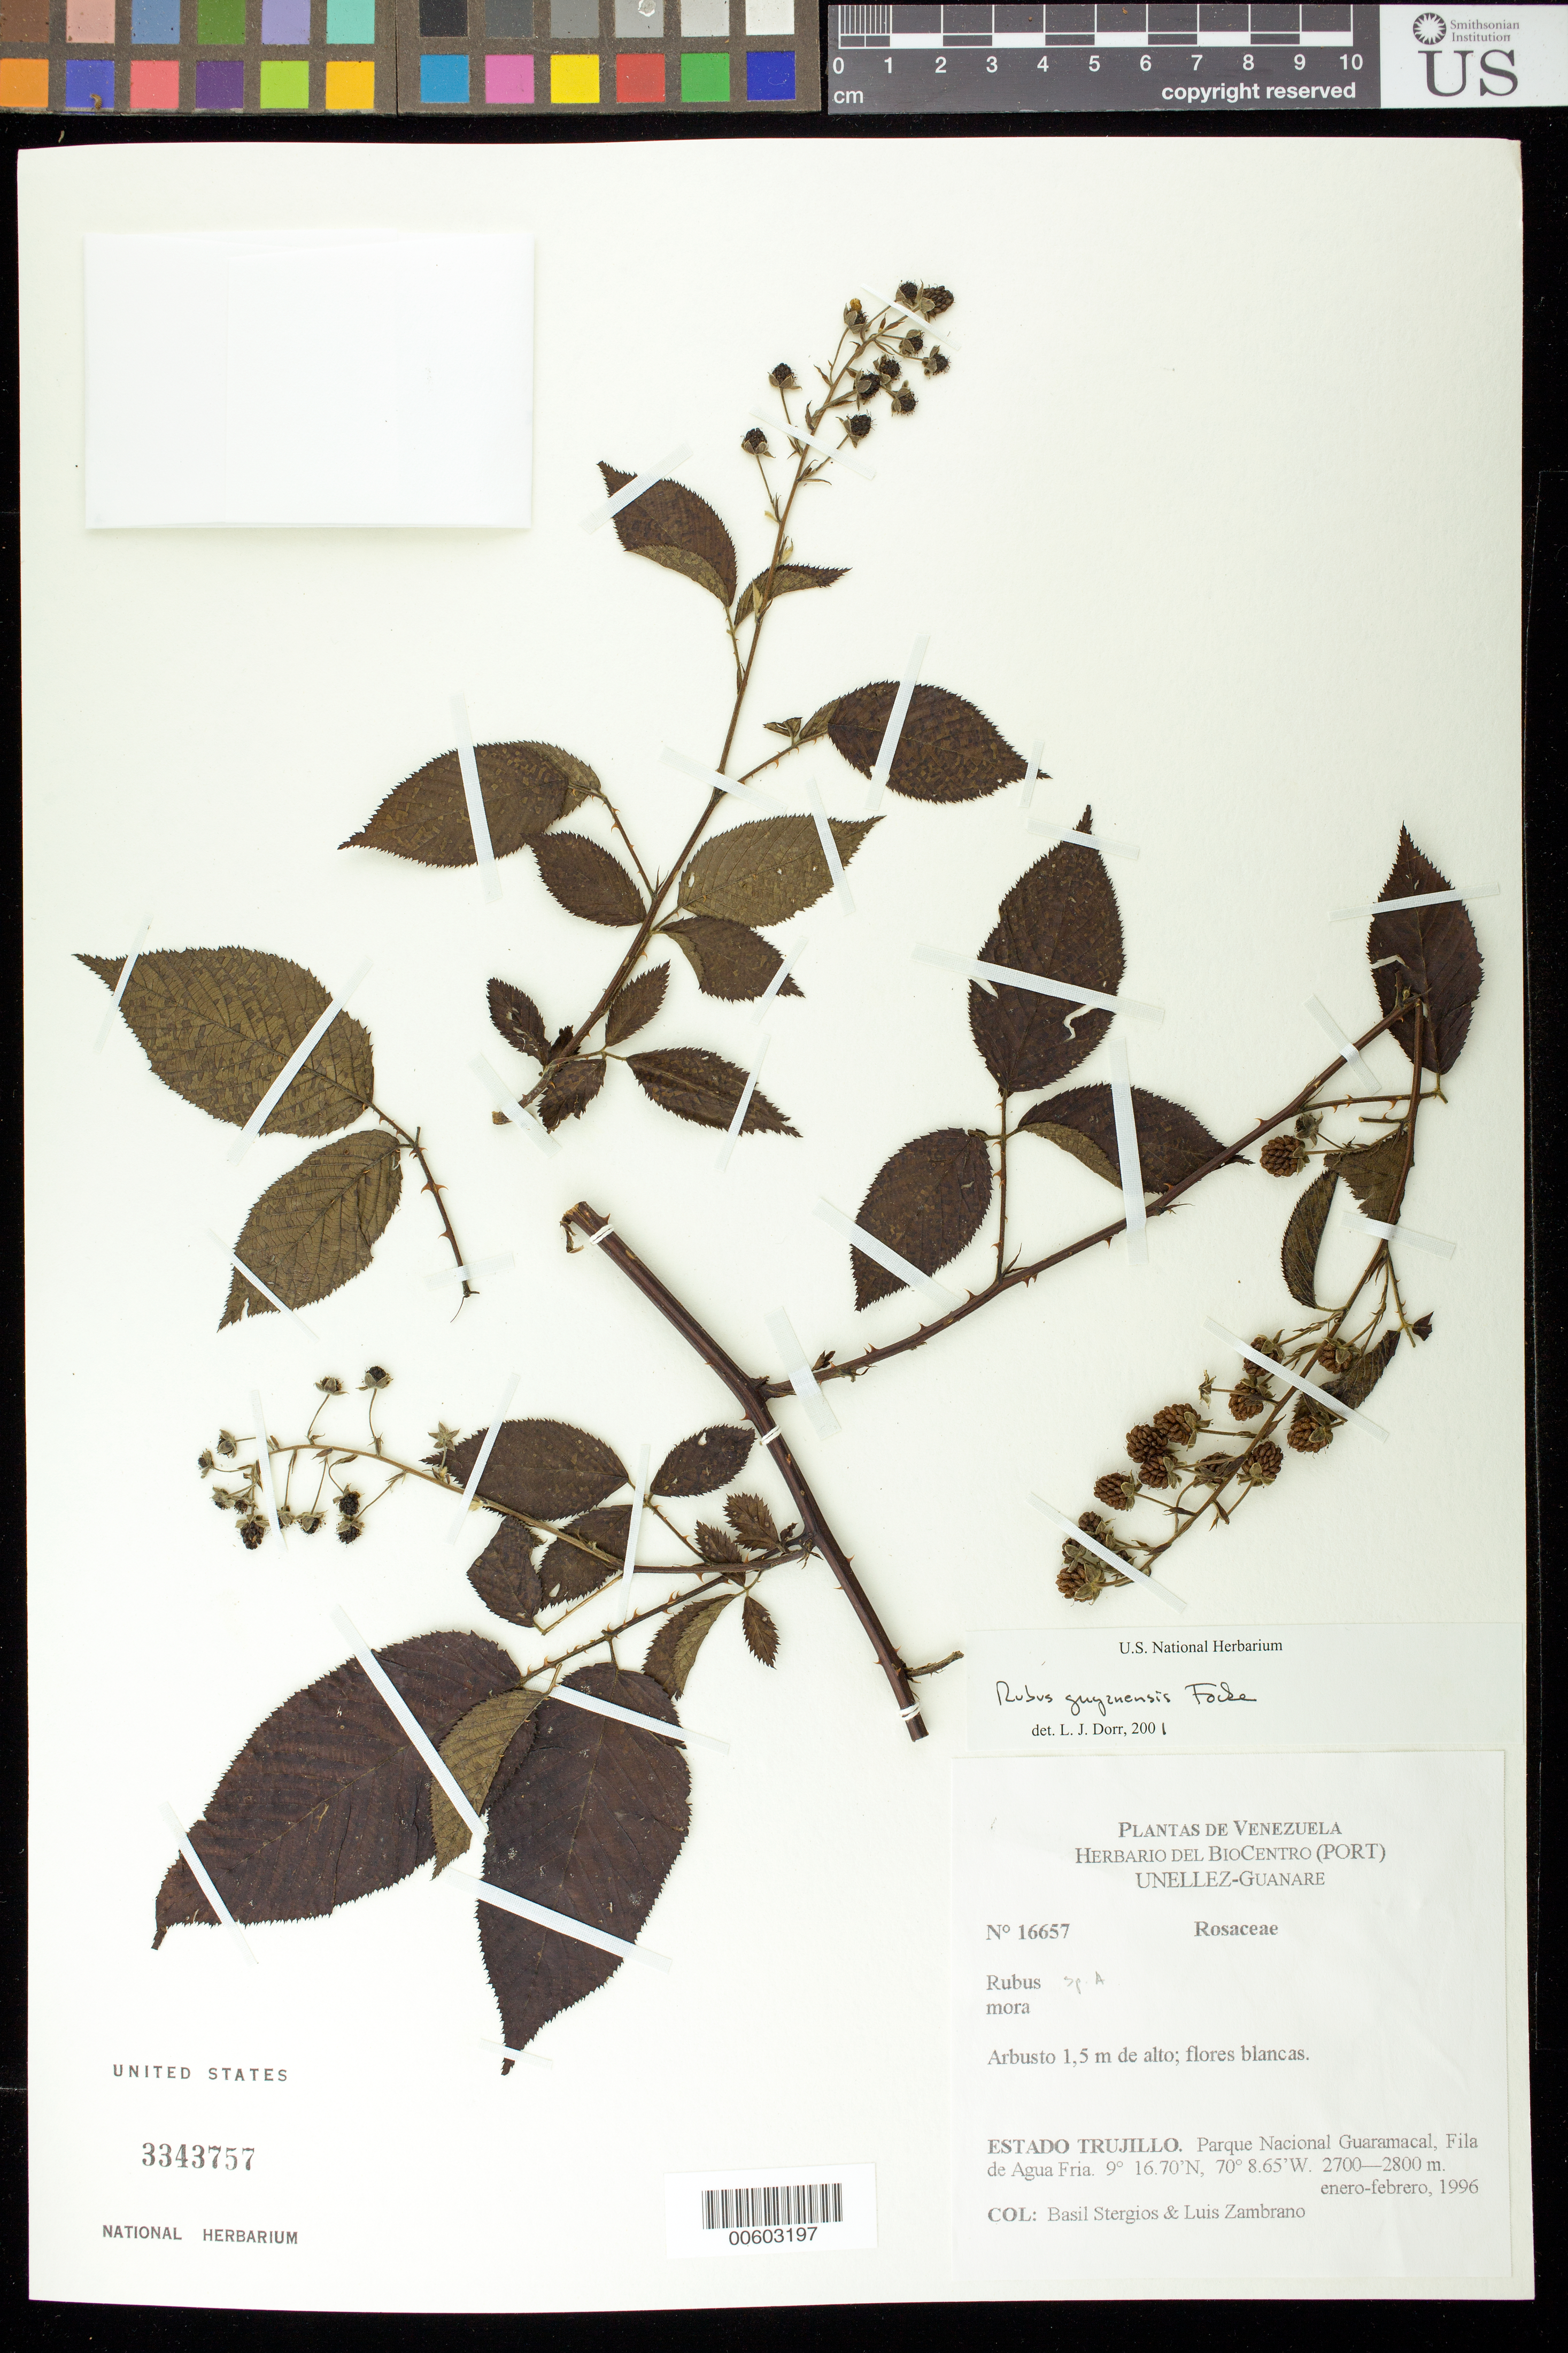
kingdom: Plantae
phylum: Tracheophyta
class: Magnoliopsida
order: Rosales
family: Rosaceae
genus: Rubus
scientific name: Rubus guyanensis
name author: Focke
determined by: Dorr, L. J., (BOT), Smithsonian Institution - National Museum of Natural History (UNITED STATES)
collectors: B. G. Stergios & L. Zambrano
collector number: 16657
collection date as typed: Jan 1996 to -- Feb 1996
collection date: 1996-01/1996-02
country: Venezuela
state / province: Trujillo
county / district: Boconó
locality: Parque Nacional Guaramacal, Fila de Agua Fria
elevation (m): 2700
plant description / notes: PORT, US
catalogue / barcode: US 3343757